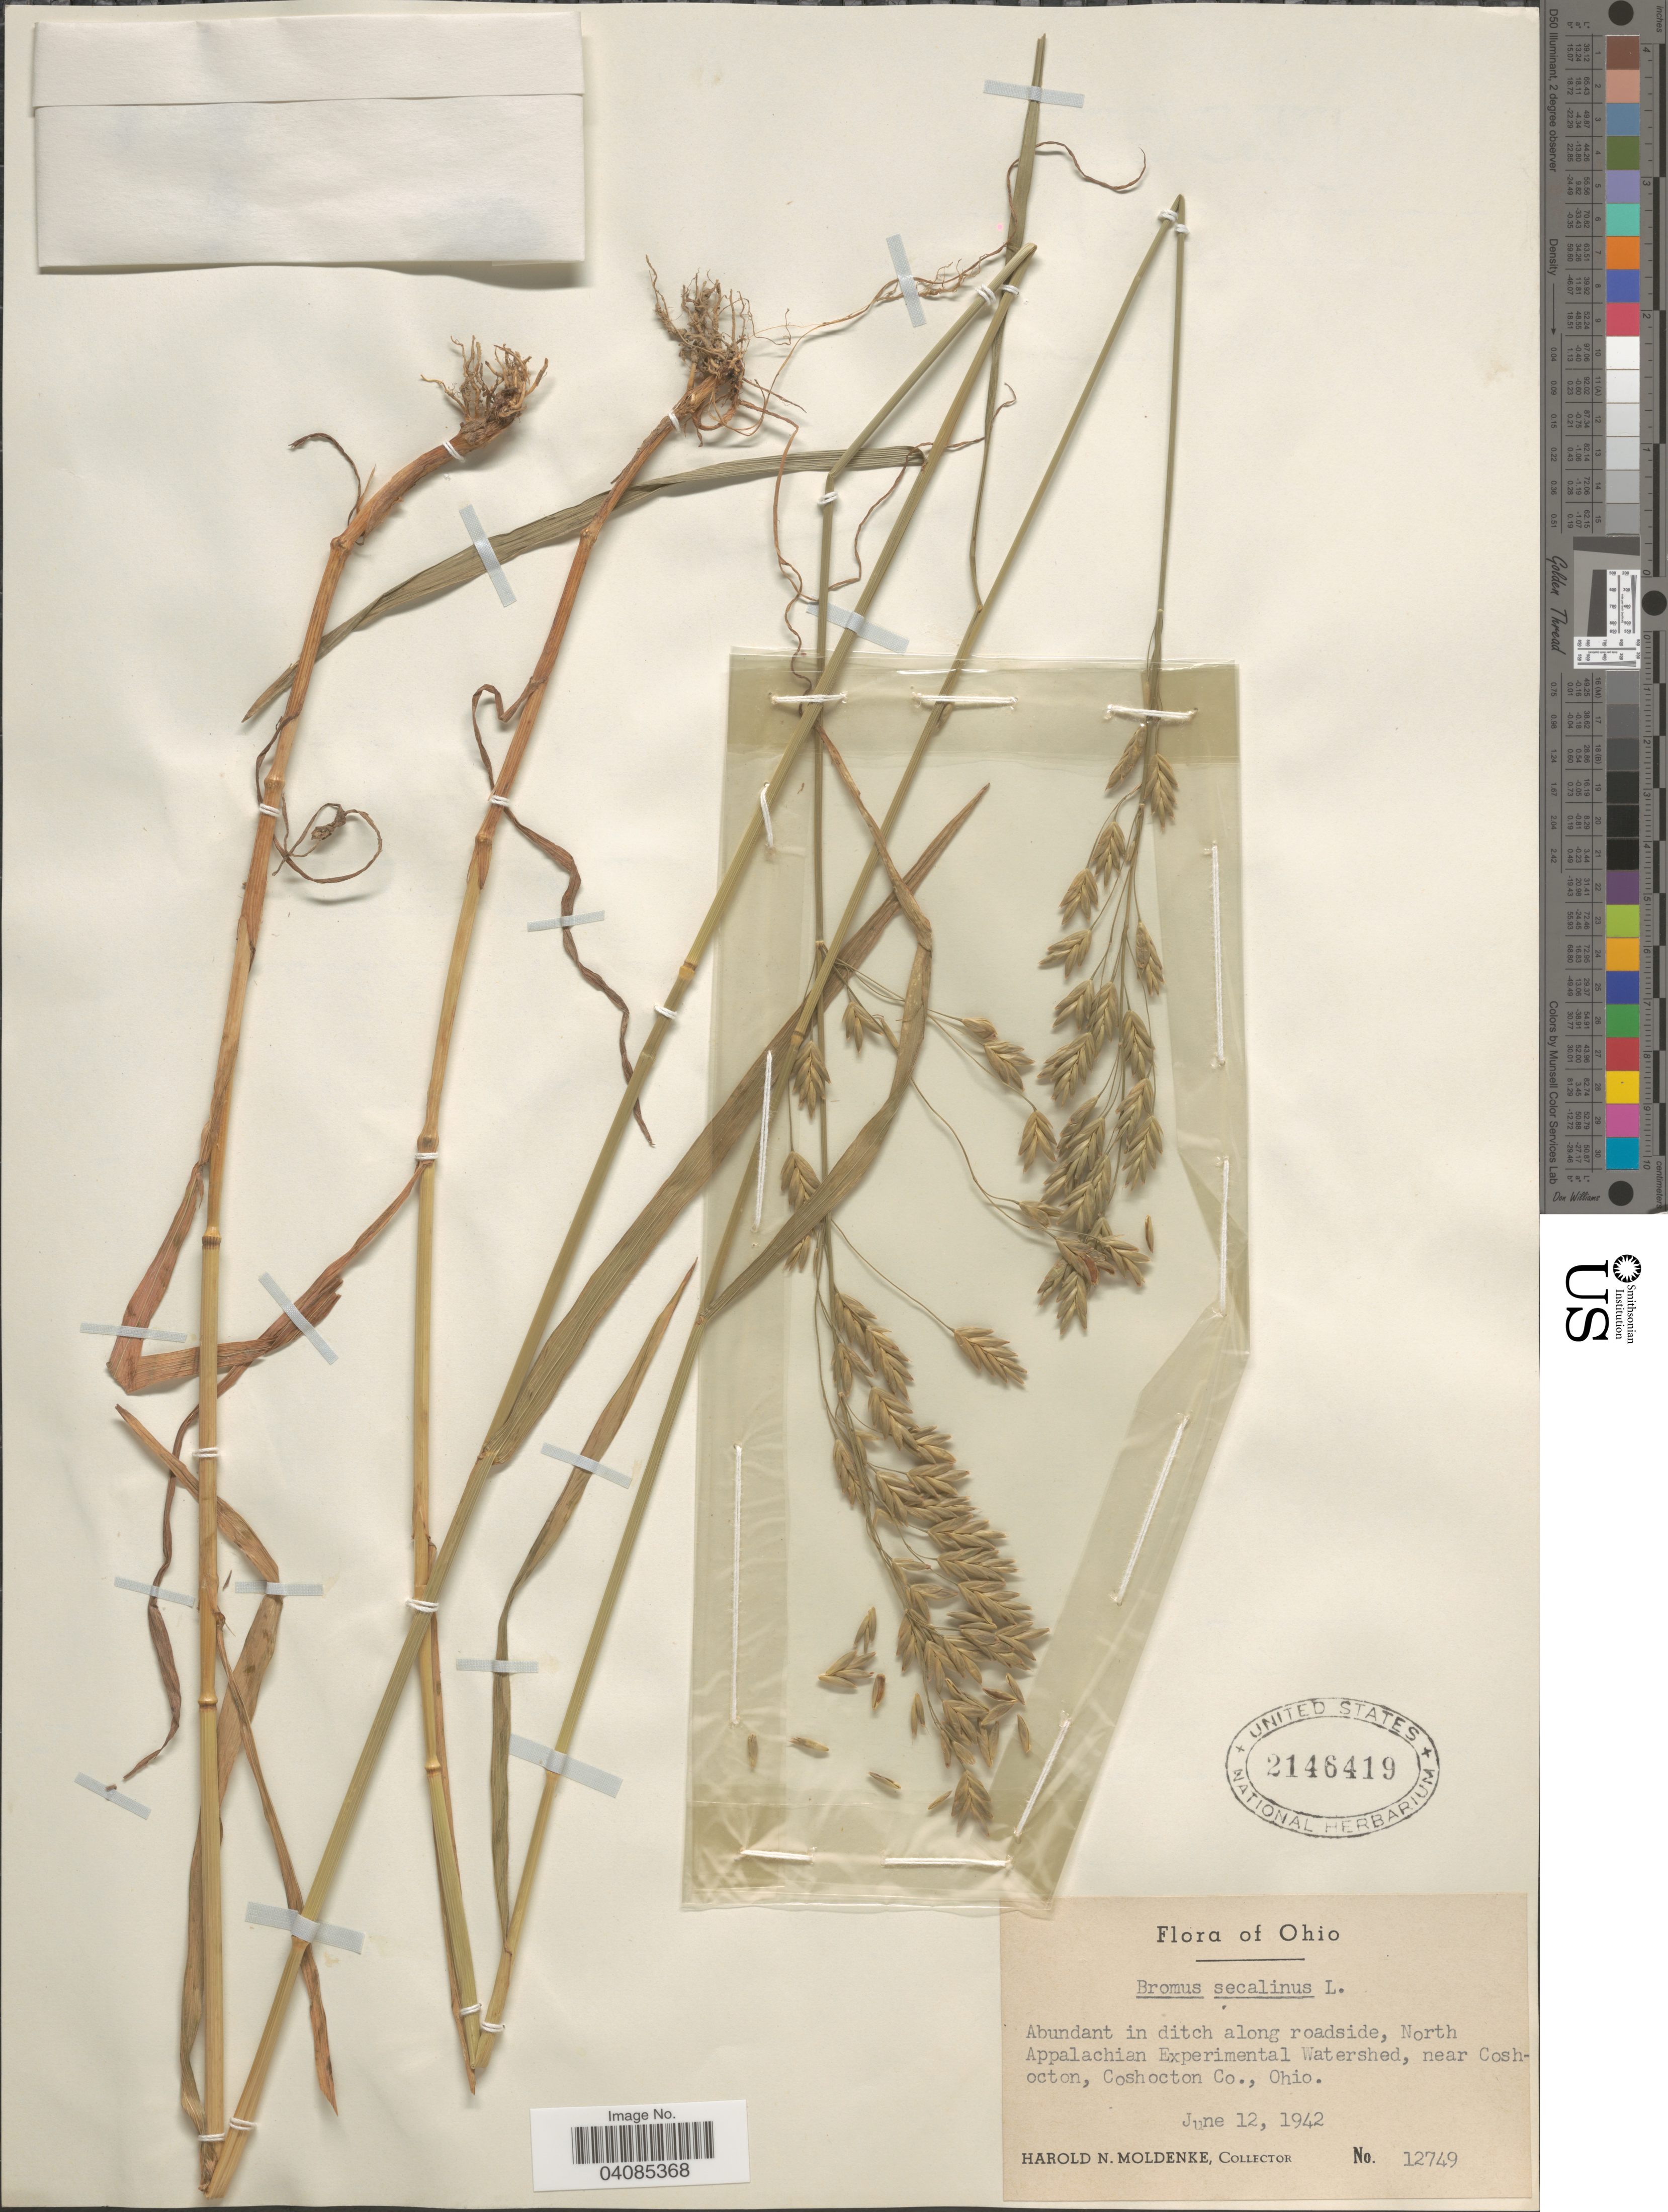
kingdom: Plantae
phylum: Tracheophyta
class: Liliopsida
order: Poales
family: Poaceae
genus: Bromus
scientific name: Bromus secalinus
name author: L.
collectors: H. N. Moldenke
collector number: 12749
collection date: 1942-06-12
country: United States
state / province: Ohio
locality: In ditch along roadside, North Appalachian Experimental Watershed, near Coshocton, Coshocton Co.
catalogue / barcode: US 2146419